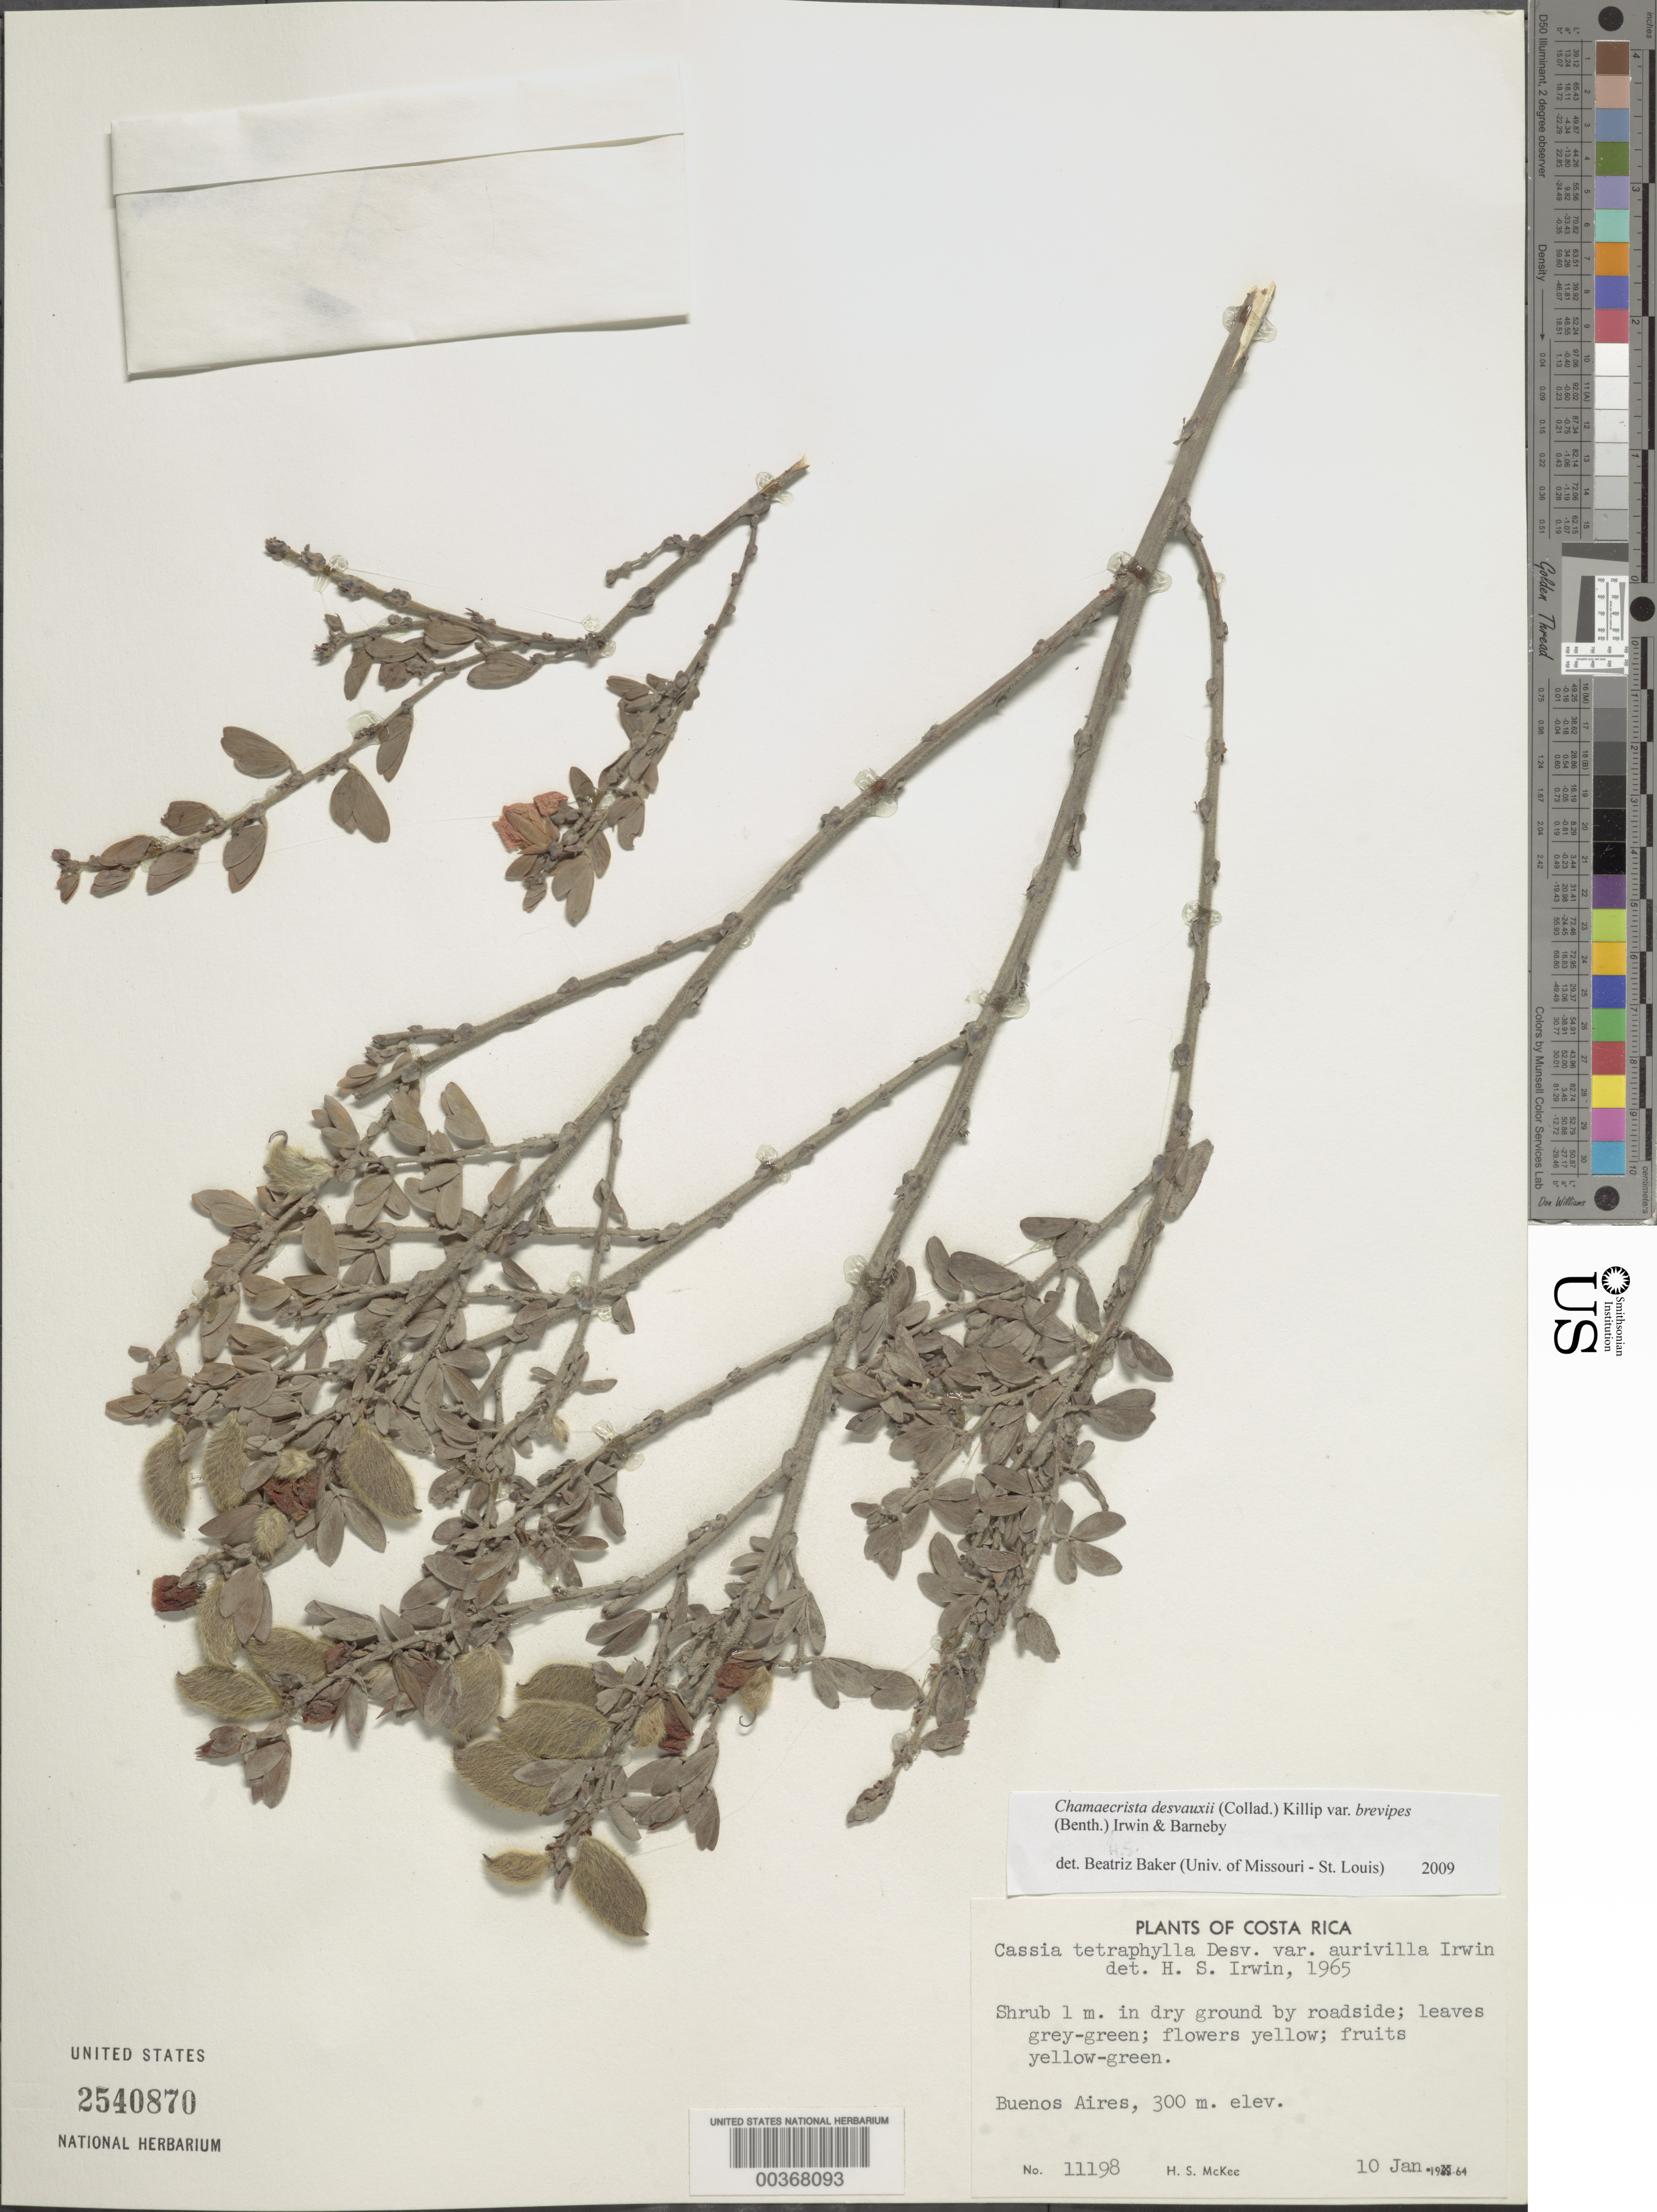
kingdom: Plantae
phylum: Tracheophyta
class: Magnoliopsida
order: Fabales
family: Fabaceae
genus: Chamaecrista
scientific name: Chamaecrista desvauxii var. brevipes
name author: (Benth.) H.S. Irwin & Barneby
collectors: H. S. MacKee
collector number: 11198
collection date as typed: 10 Jan 1964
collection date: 1964-01-10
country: Costa Rica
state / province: Puntarenas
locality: Buenos Aires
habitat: By roadside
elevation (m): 300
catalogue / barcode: US 2540870